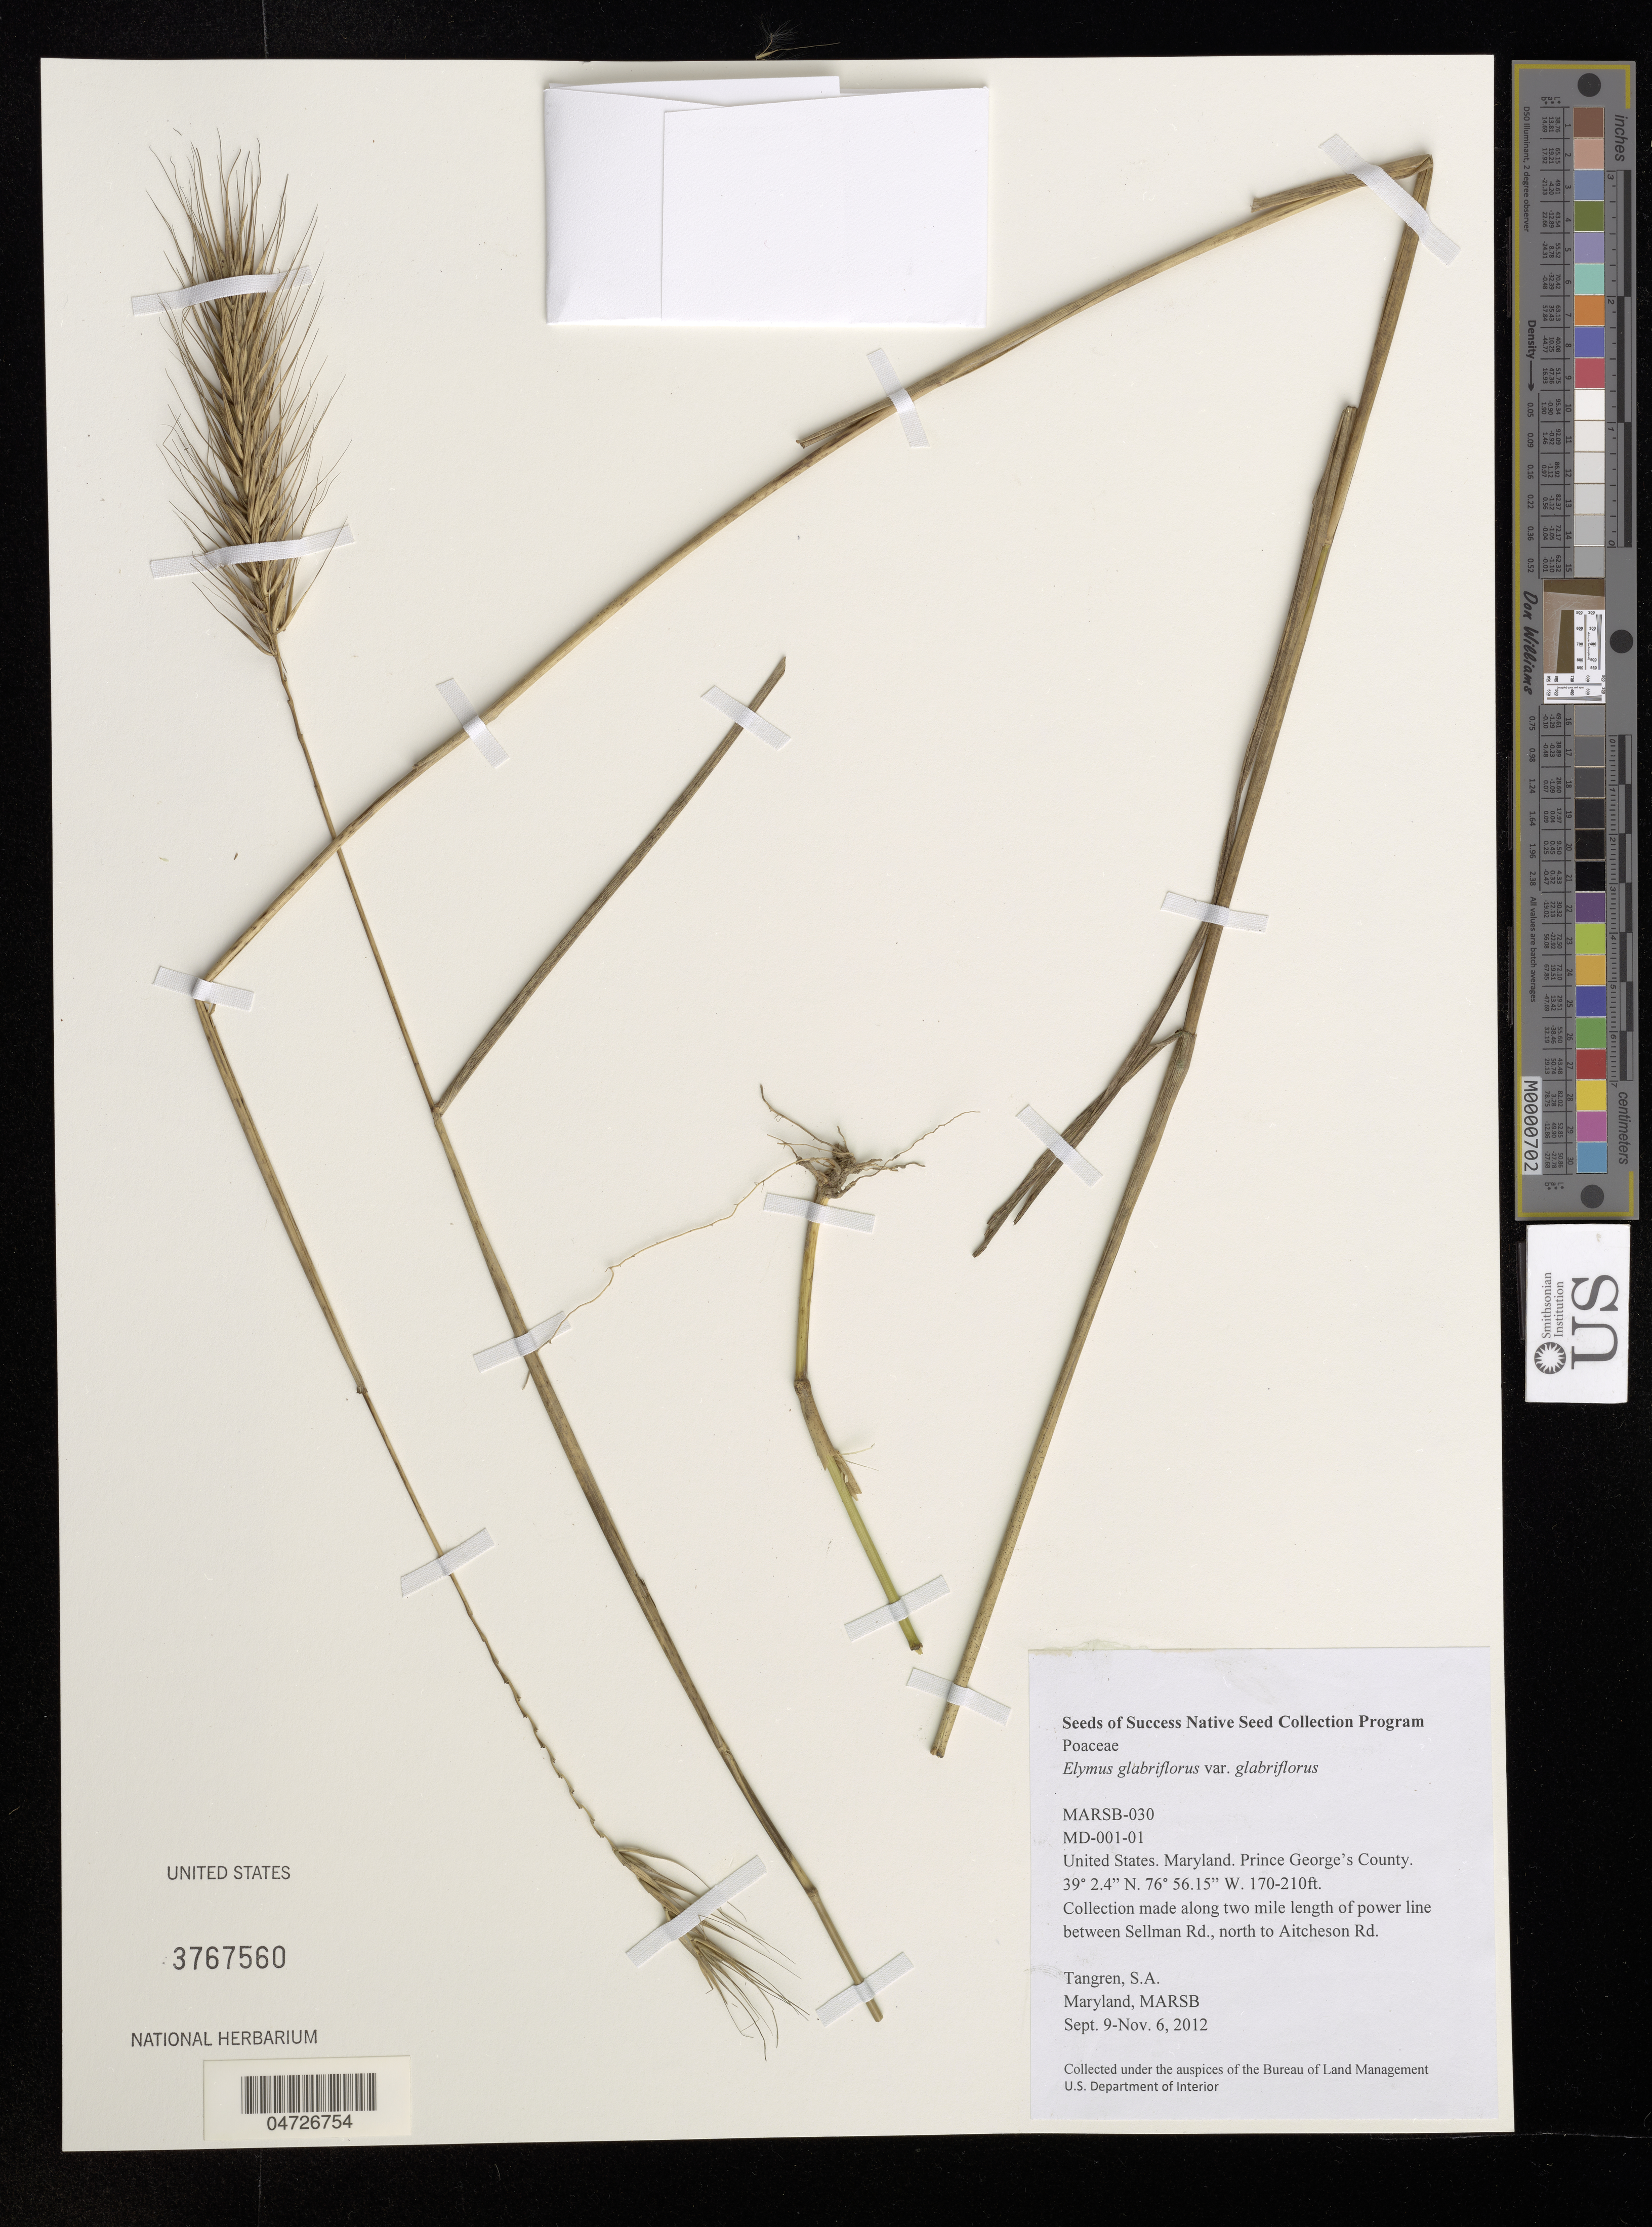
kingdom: Plantae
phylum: Tracheophyta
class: Liliopsida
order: Poales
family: Poaceae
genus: Elymus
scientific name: Elymus glabriflorus var. glabriflorus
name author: (Vasey ex L.H. Dewey) Scribn. & C.R. Ball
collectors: S. Tangren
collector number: MARSB-030 / MD-001-01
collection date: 2012-09-09/2012-11-06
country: United States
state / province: Maryland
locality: Prince George's County.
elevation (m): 52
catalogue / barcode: US 3767560